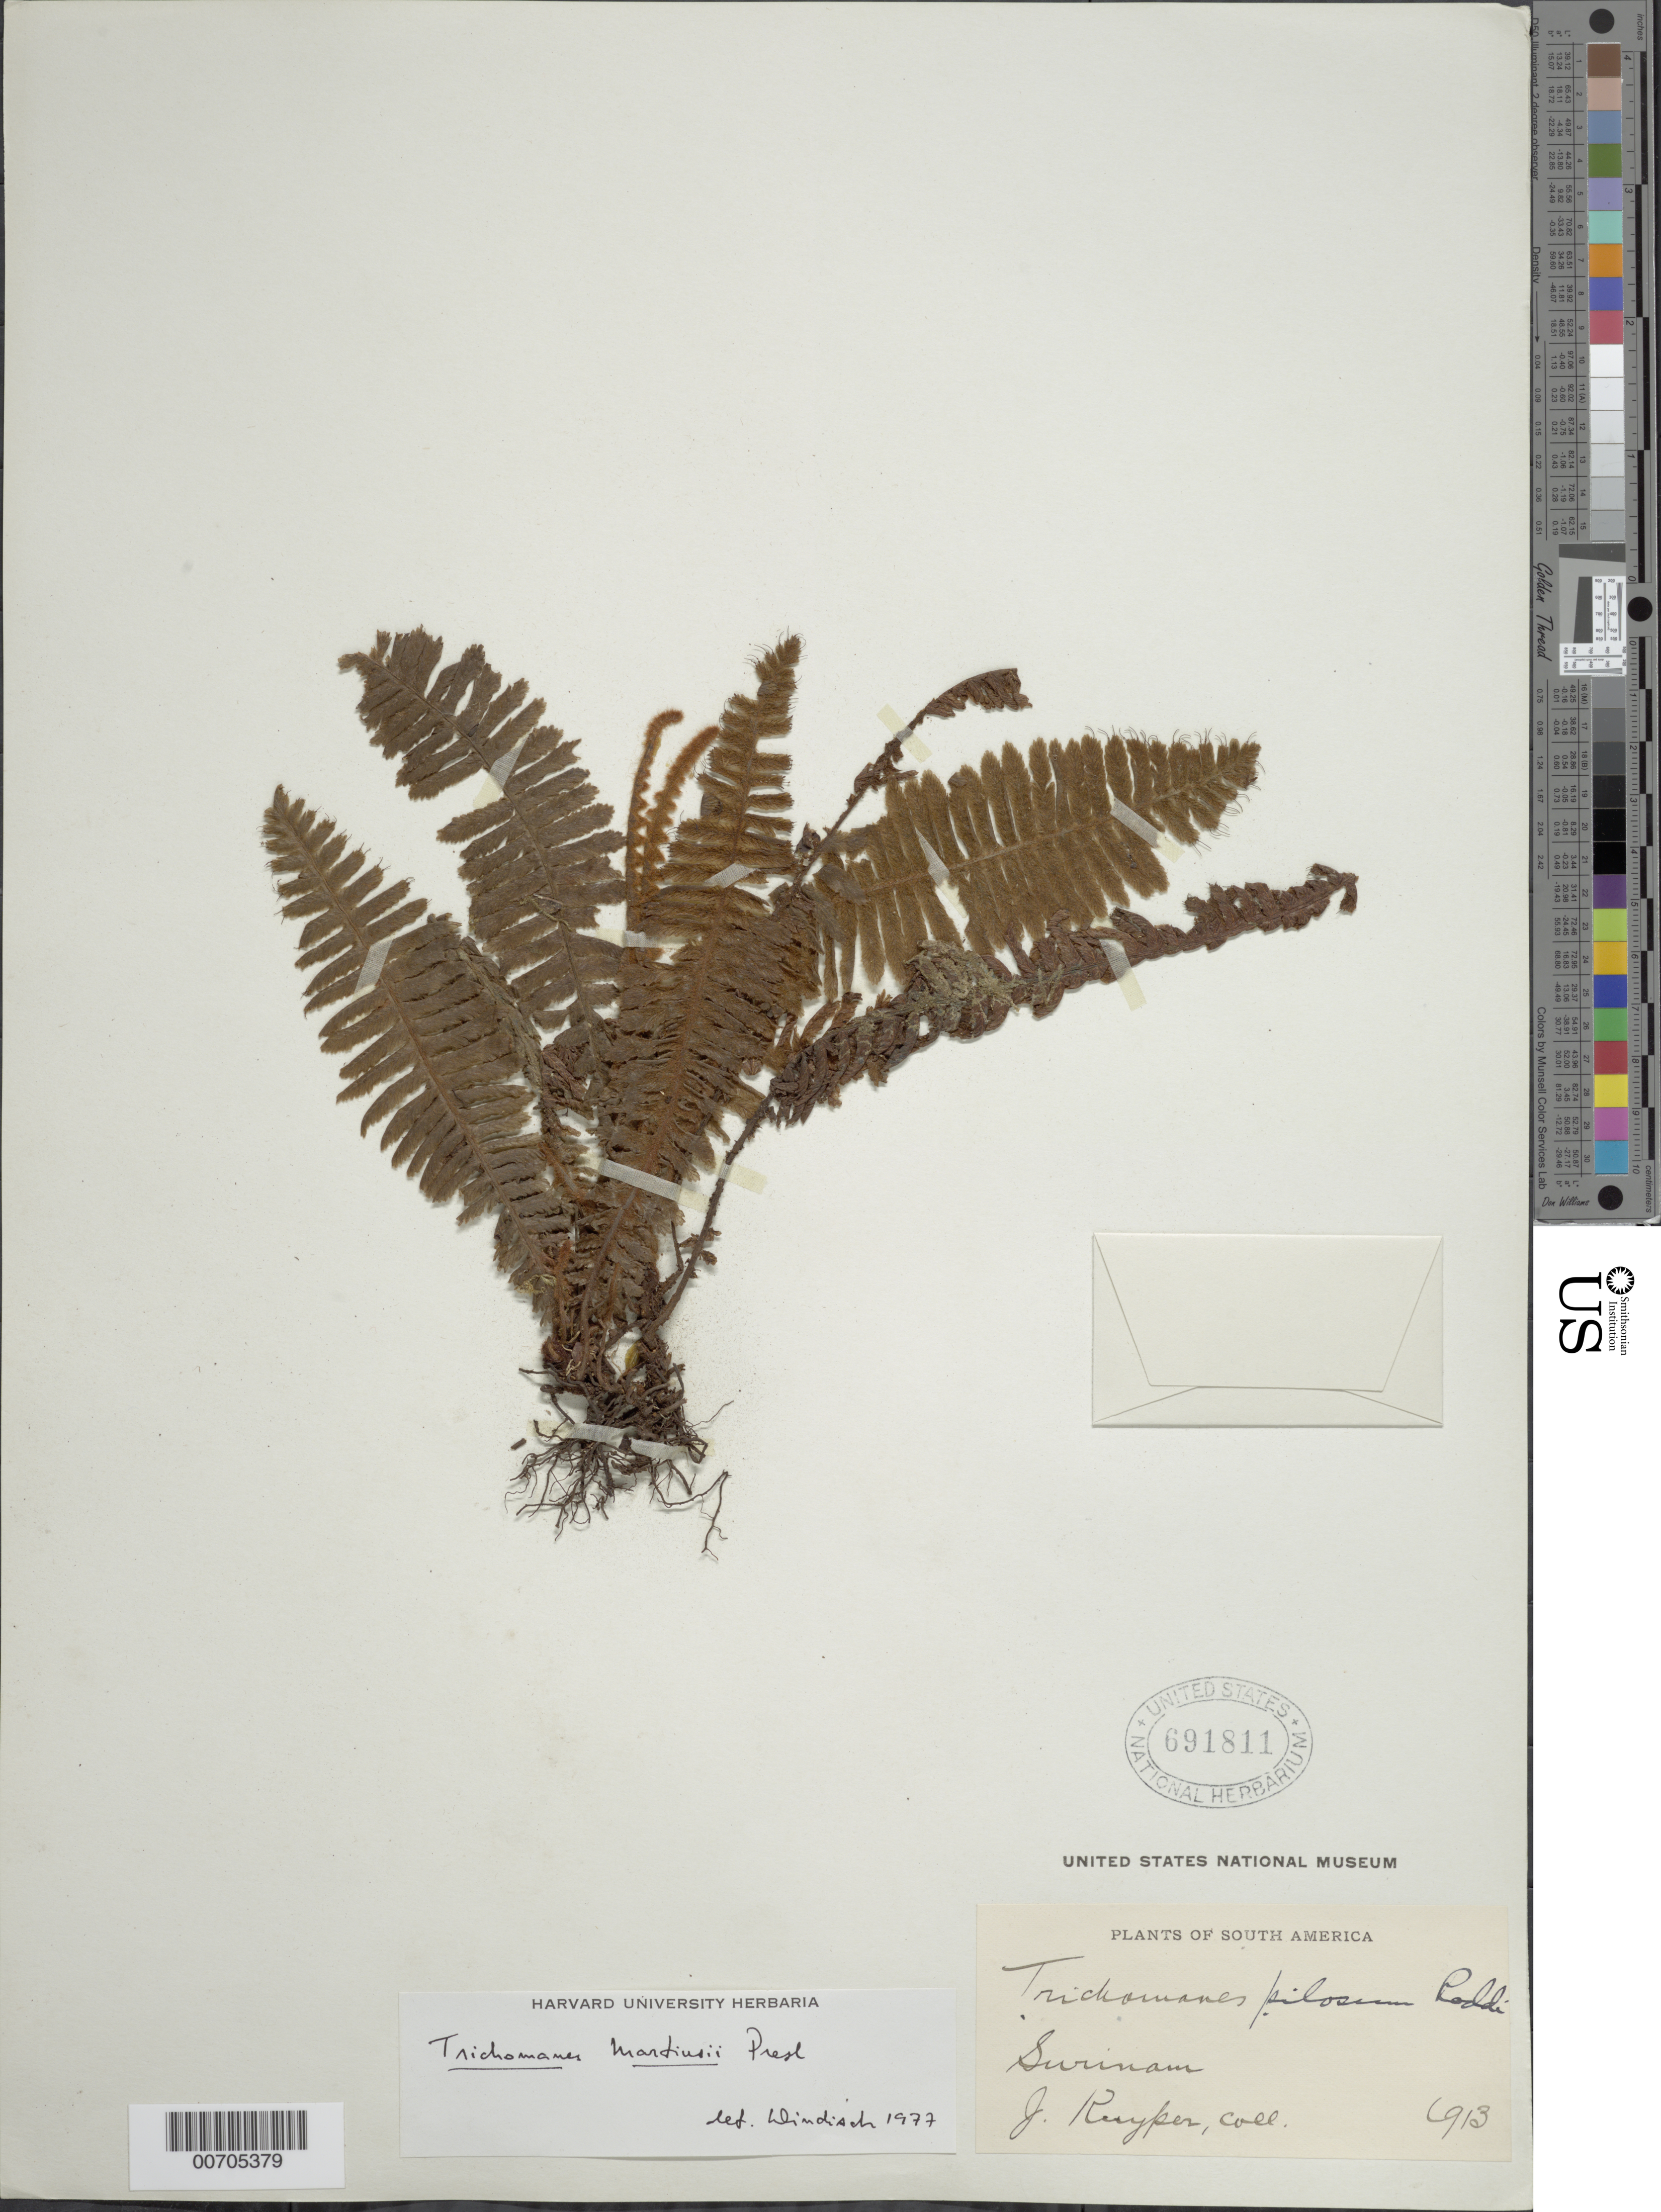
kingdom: Plantae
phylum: Tracheophyta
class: Polypodiopsida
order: Hymenophyllales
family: Hymenophyllaceae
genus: Trichomanes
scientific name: Trichomanes martiusii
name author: C. Presl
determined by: Windisch, Paulo Guenter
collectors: J. Kuyper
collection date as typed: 1913?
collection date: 1913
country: Suriname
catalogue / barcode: US 691811